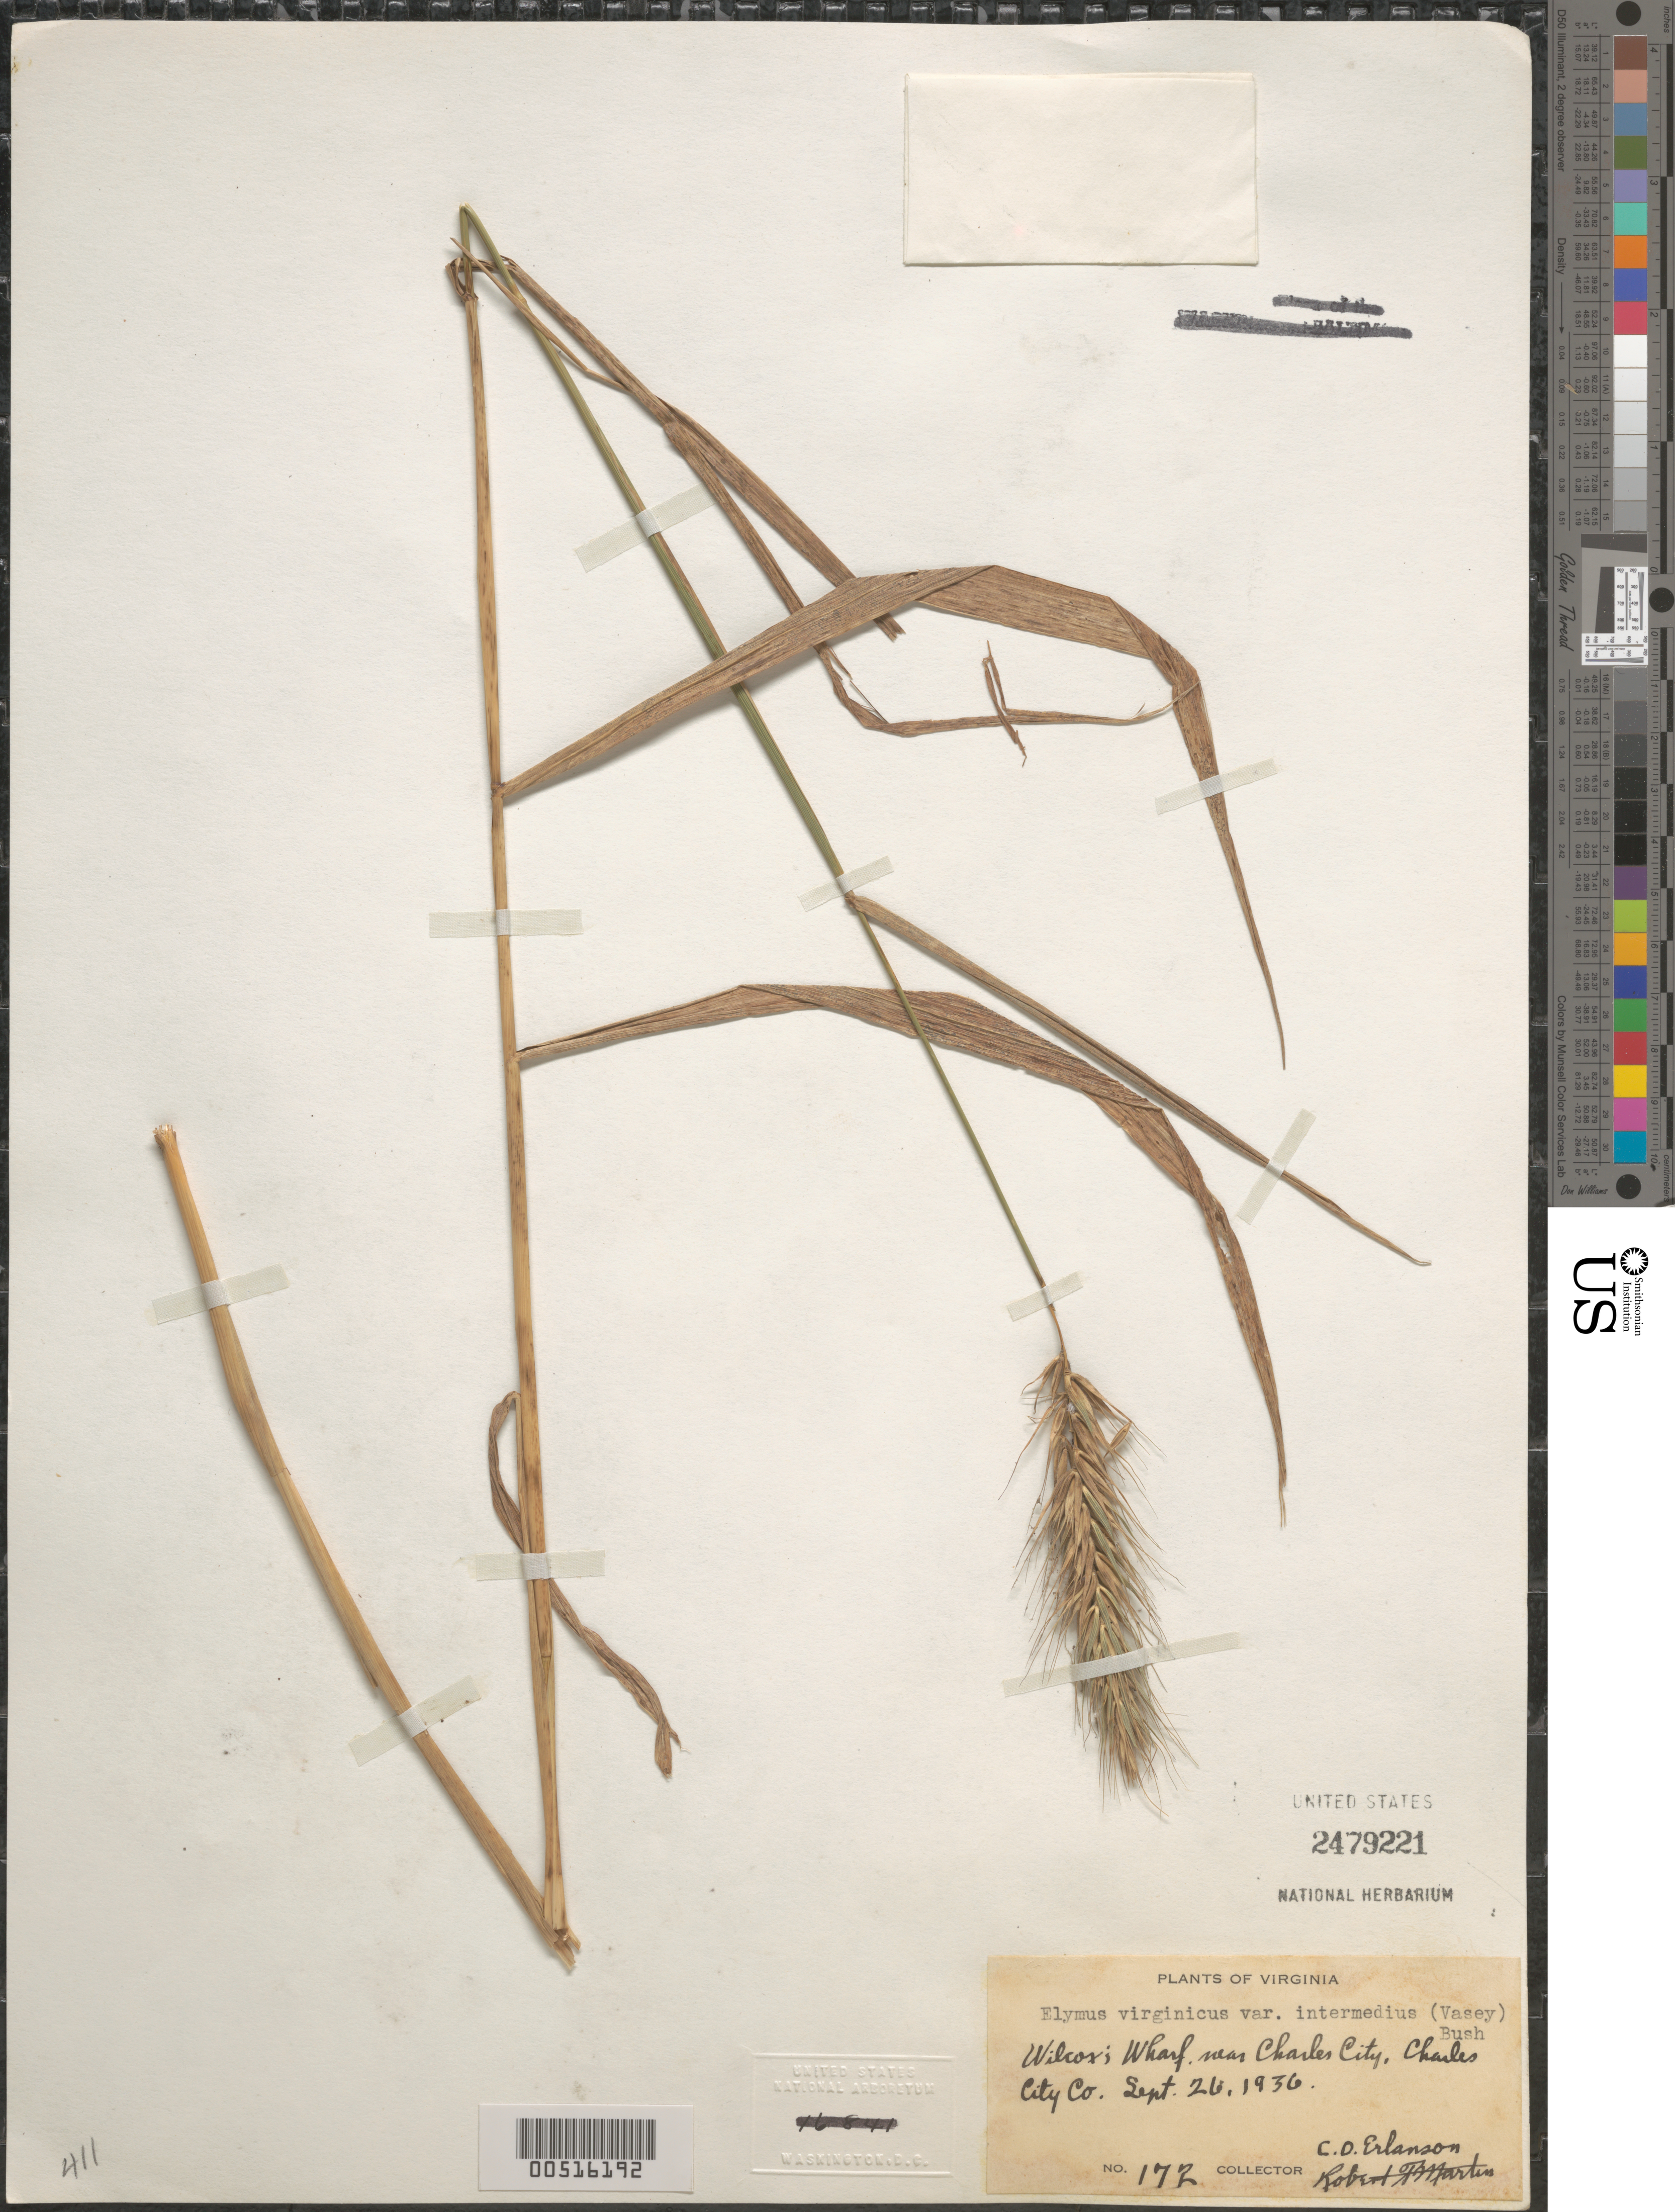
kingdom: Plantae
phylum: Tracheophyta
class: Liliopsida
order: Poales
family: Poaceae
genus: Elymus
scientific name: Elymus virginicus var. intermedius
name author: L.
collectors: C. O. Erlanson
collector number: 172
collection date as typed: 26 Sep 1936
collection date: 1936-09-26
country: United States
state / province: Virginia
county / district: Charles City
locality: Wilcox, wharf near charles city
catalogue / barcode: US 2479221